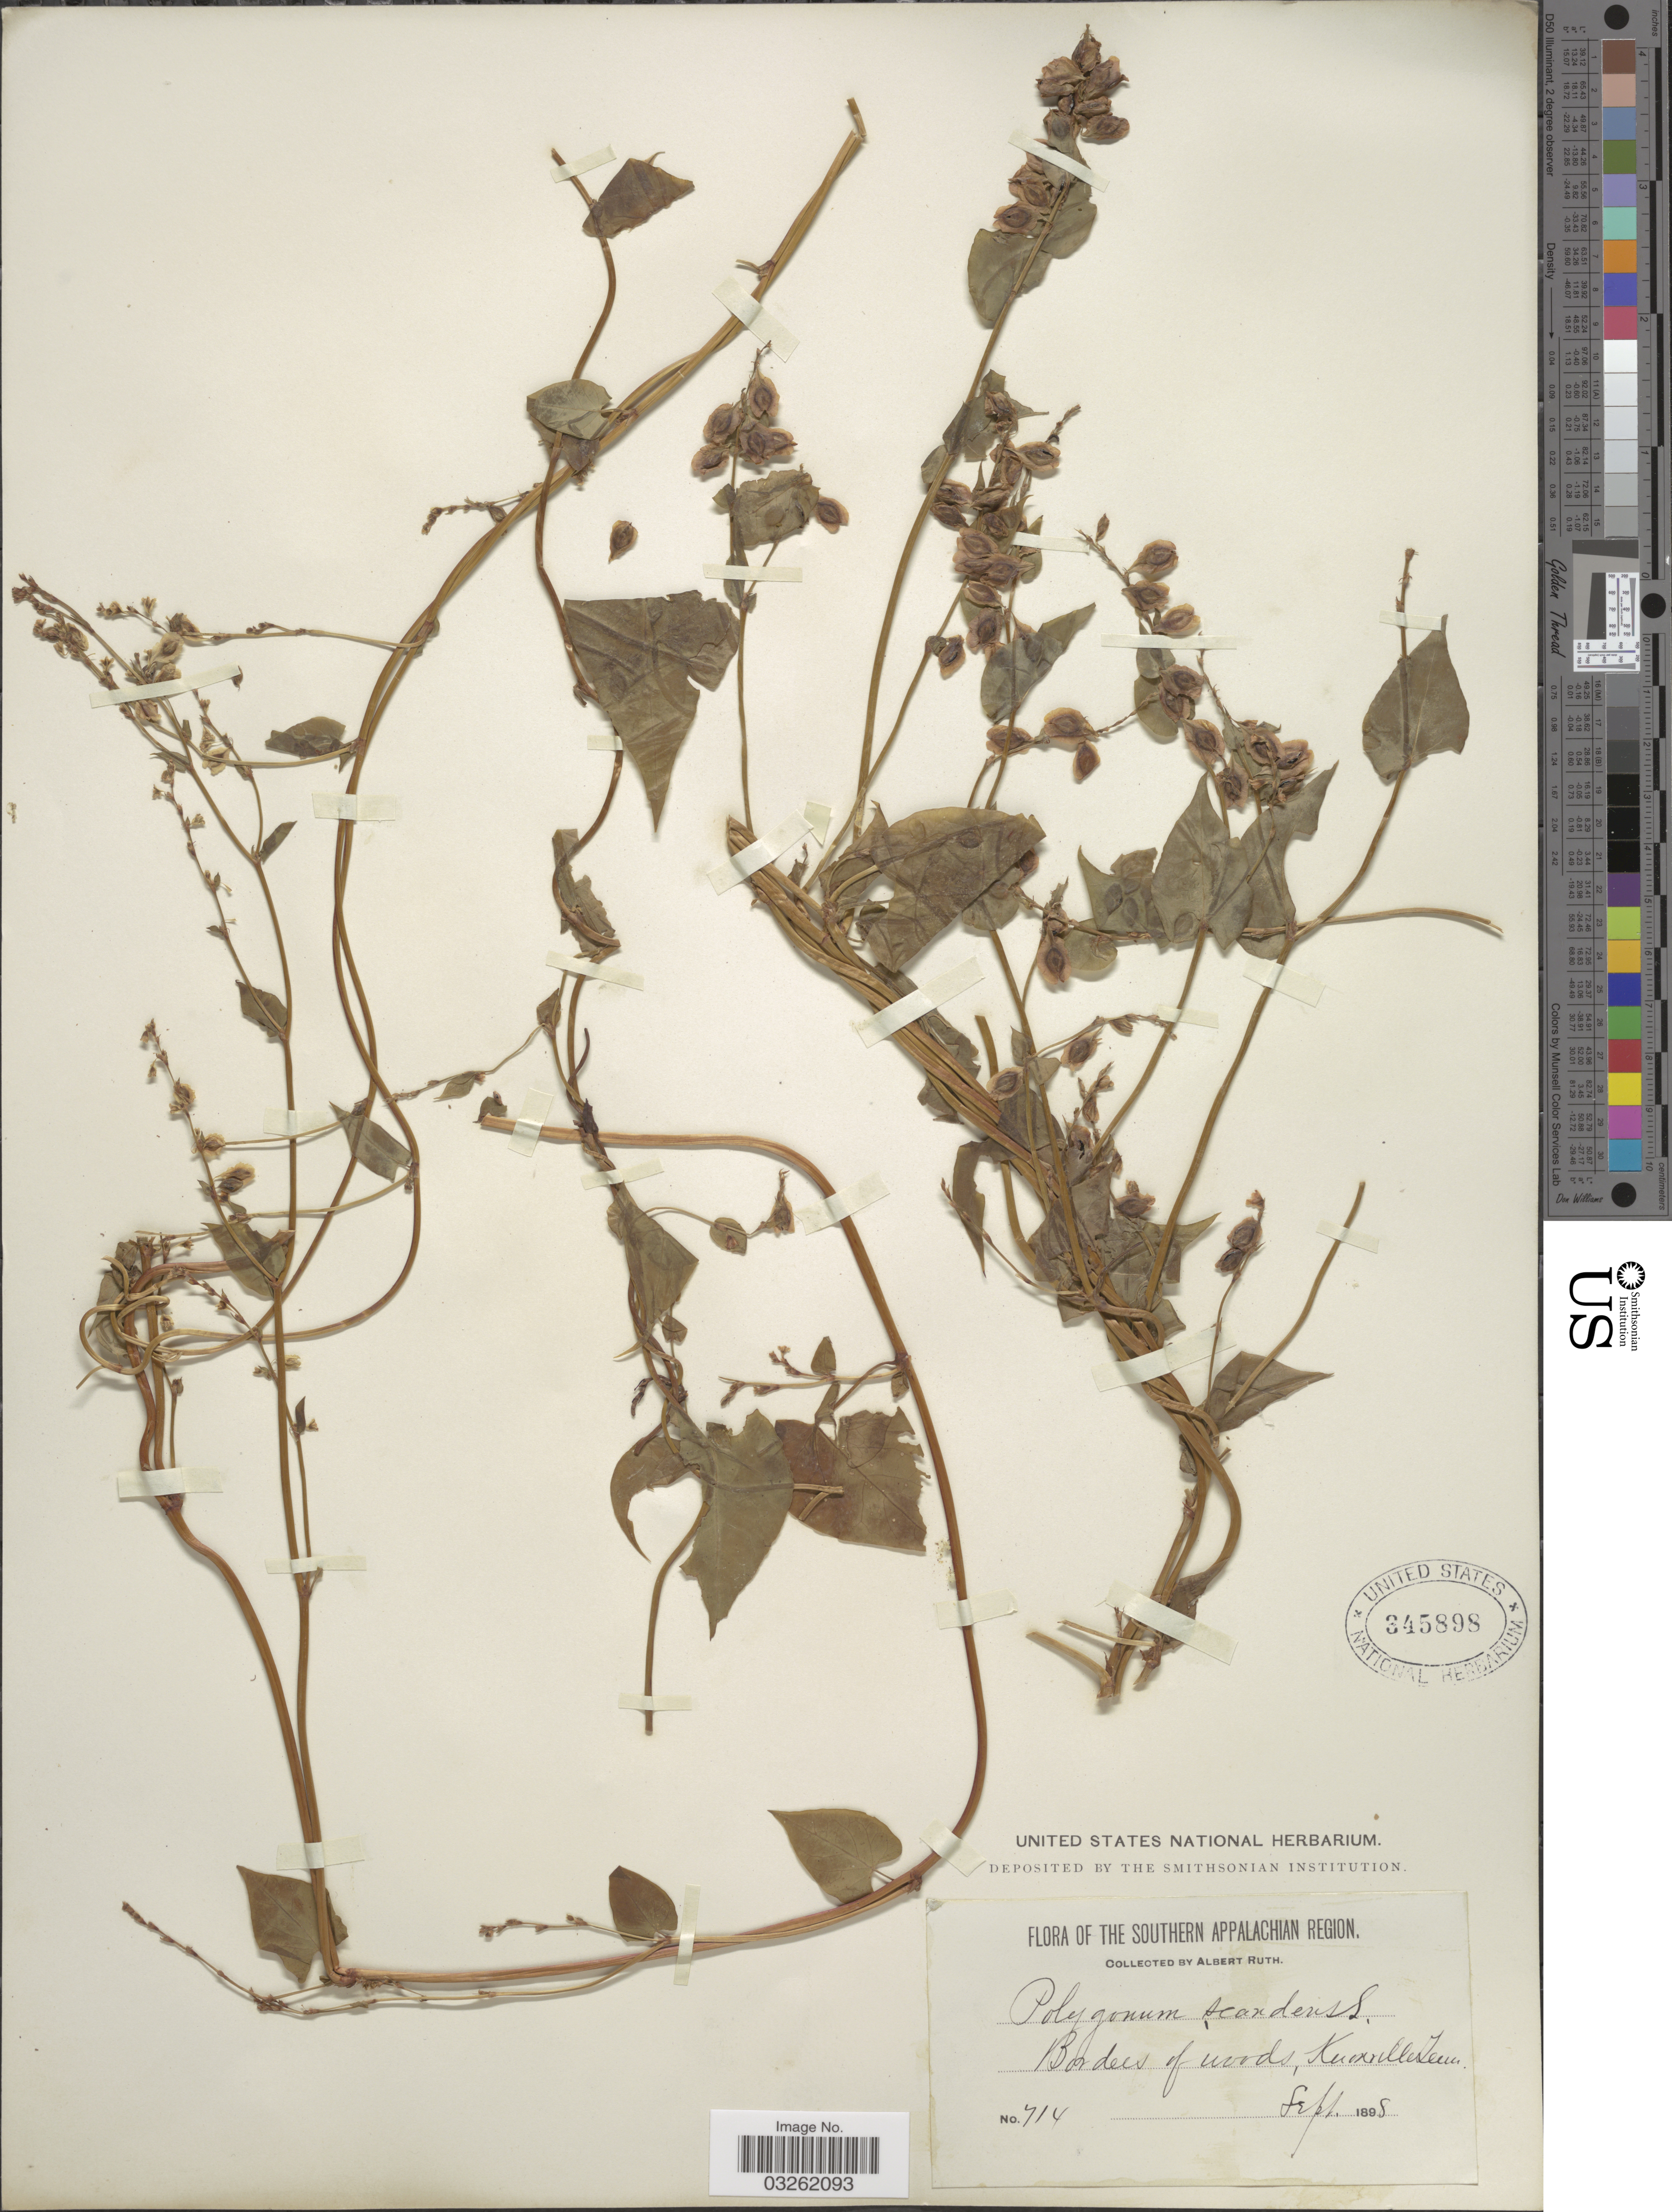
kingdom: Plantae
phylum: Tracheophyta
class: Magnoliopsida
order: Caryophyllales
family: Polygonaceae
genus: Fallopia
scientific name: Fallopia scandens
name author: (L.) Holub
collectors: A. Ruth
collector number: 714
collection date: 1898-09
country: United States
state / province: Tennessee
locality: The Southern Appalachian Region. Knoxville Tenn.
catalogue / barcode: US 345898